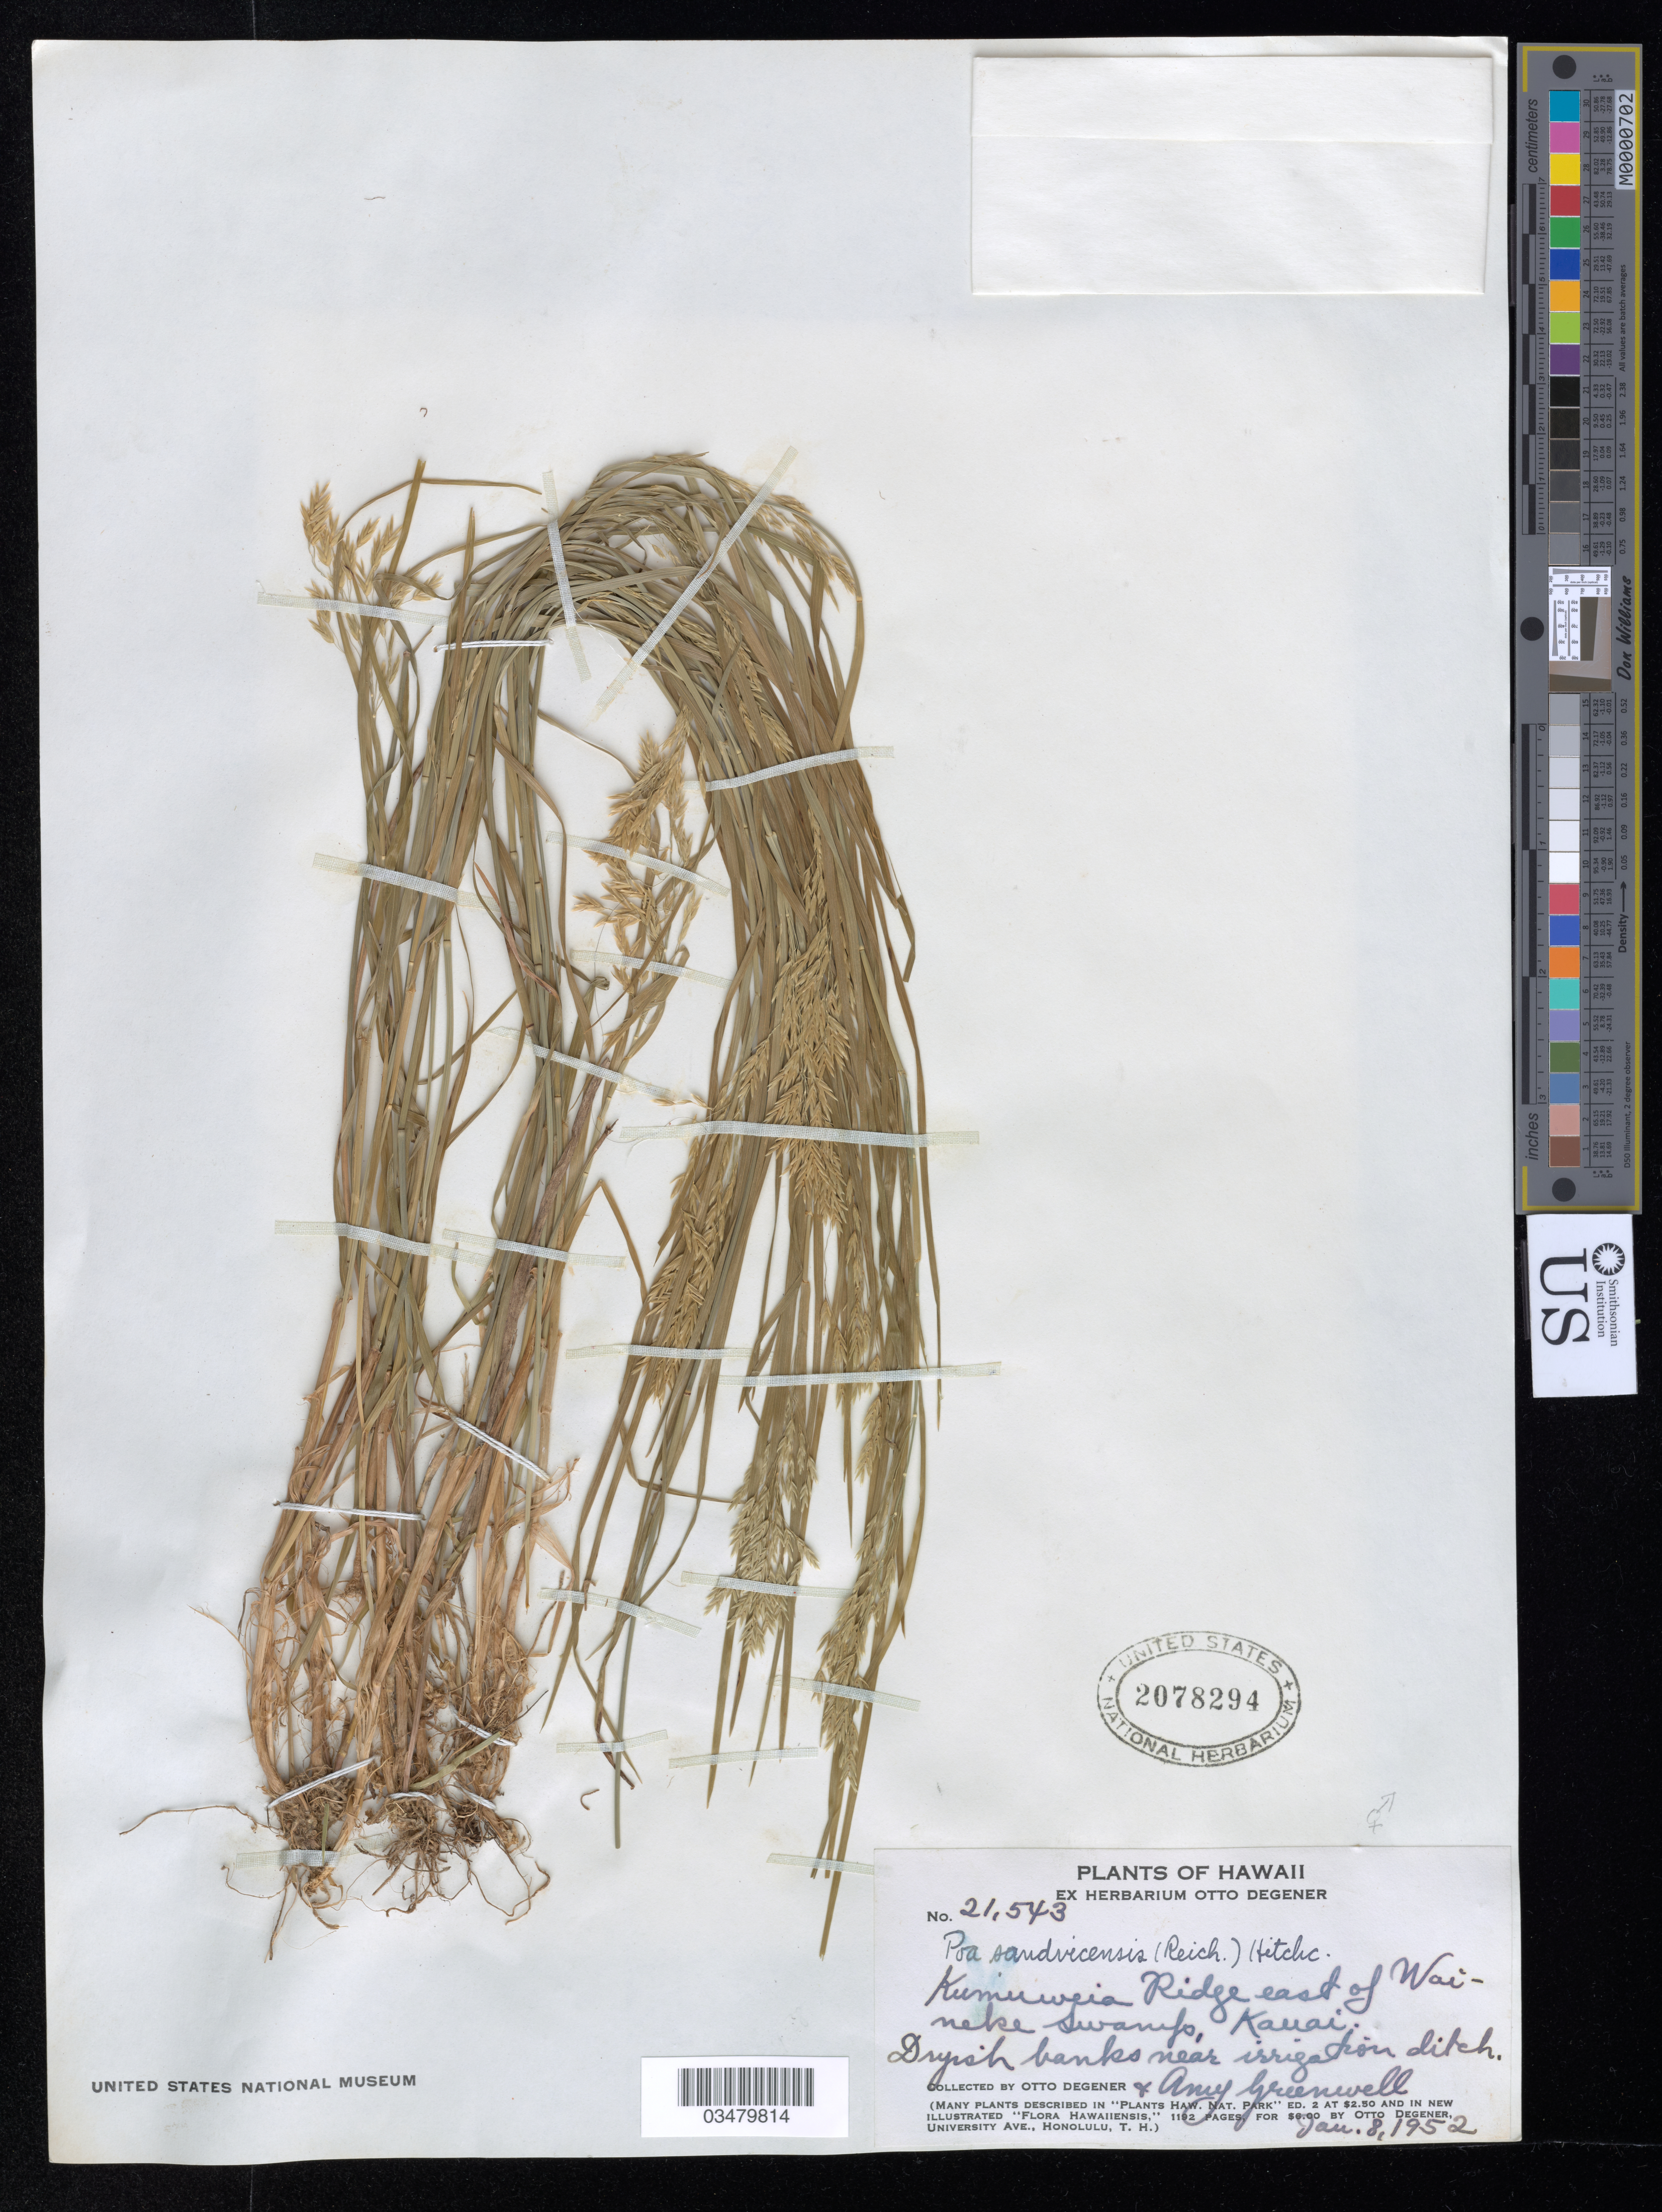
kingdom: Plantae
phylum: Tracheophyta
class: Liliopsida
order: Poales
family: Poaceae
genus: Poa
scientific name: Poa sandvicensis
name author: (Reich) Hitchc.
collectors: O. Degener & A. B. Greenwell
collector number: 21543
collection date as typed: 8 Jan 1952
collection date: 1952-01-08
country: United States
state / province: Hawaii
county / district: Kauai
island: Kaua'i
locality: Kumuweia Ridge E of Waineka Swamp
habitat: Dryish banks near irrigation ditch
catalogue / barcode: US 2078294